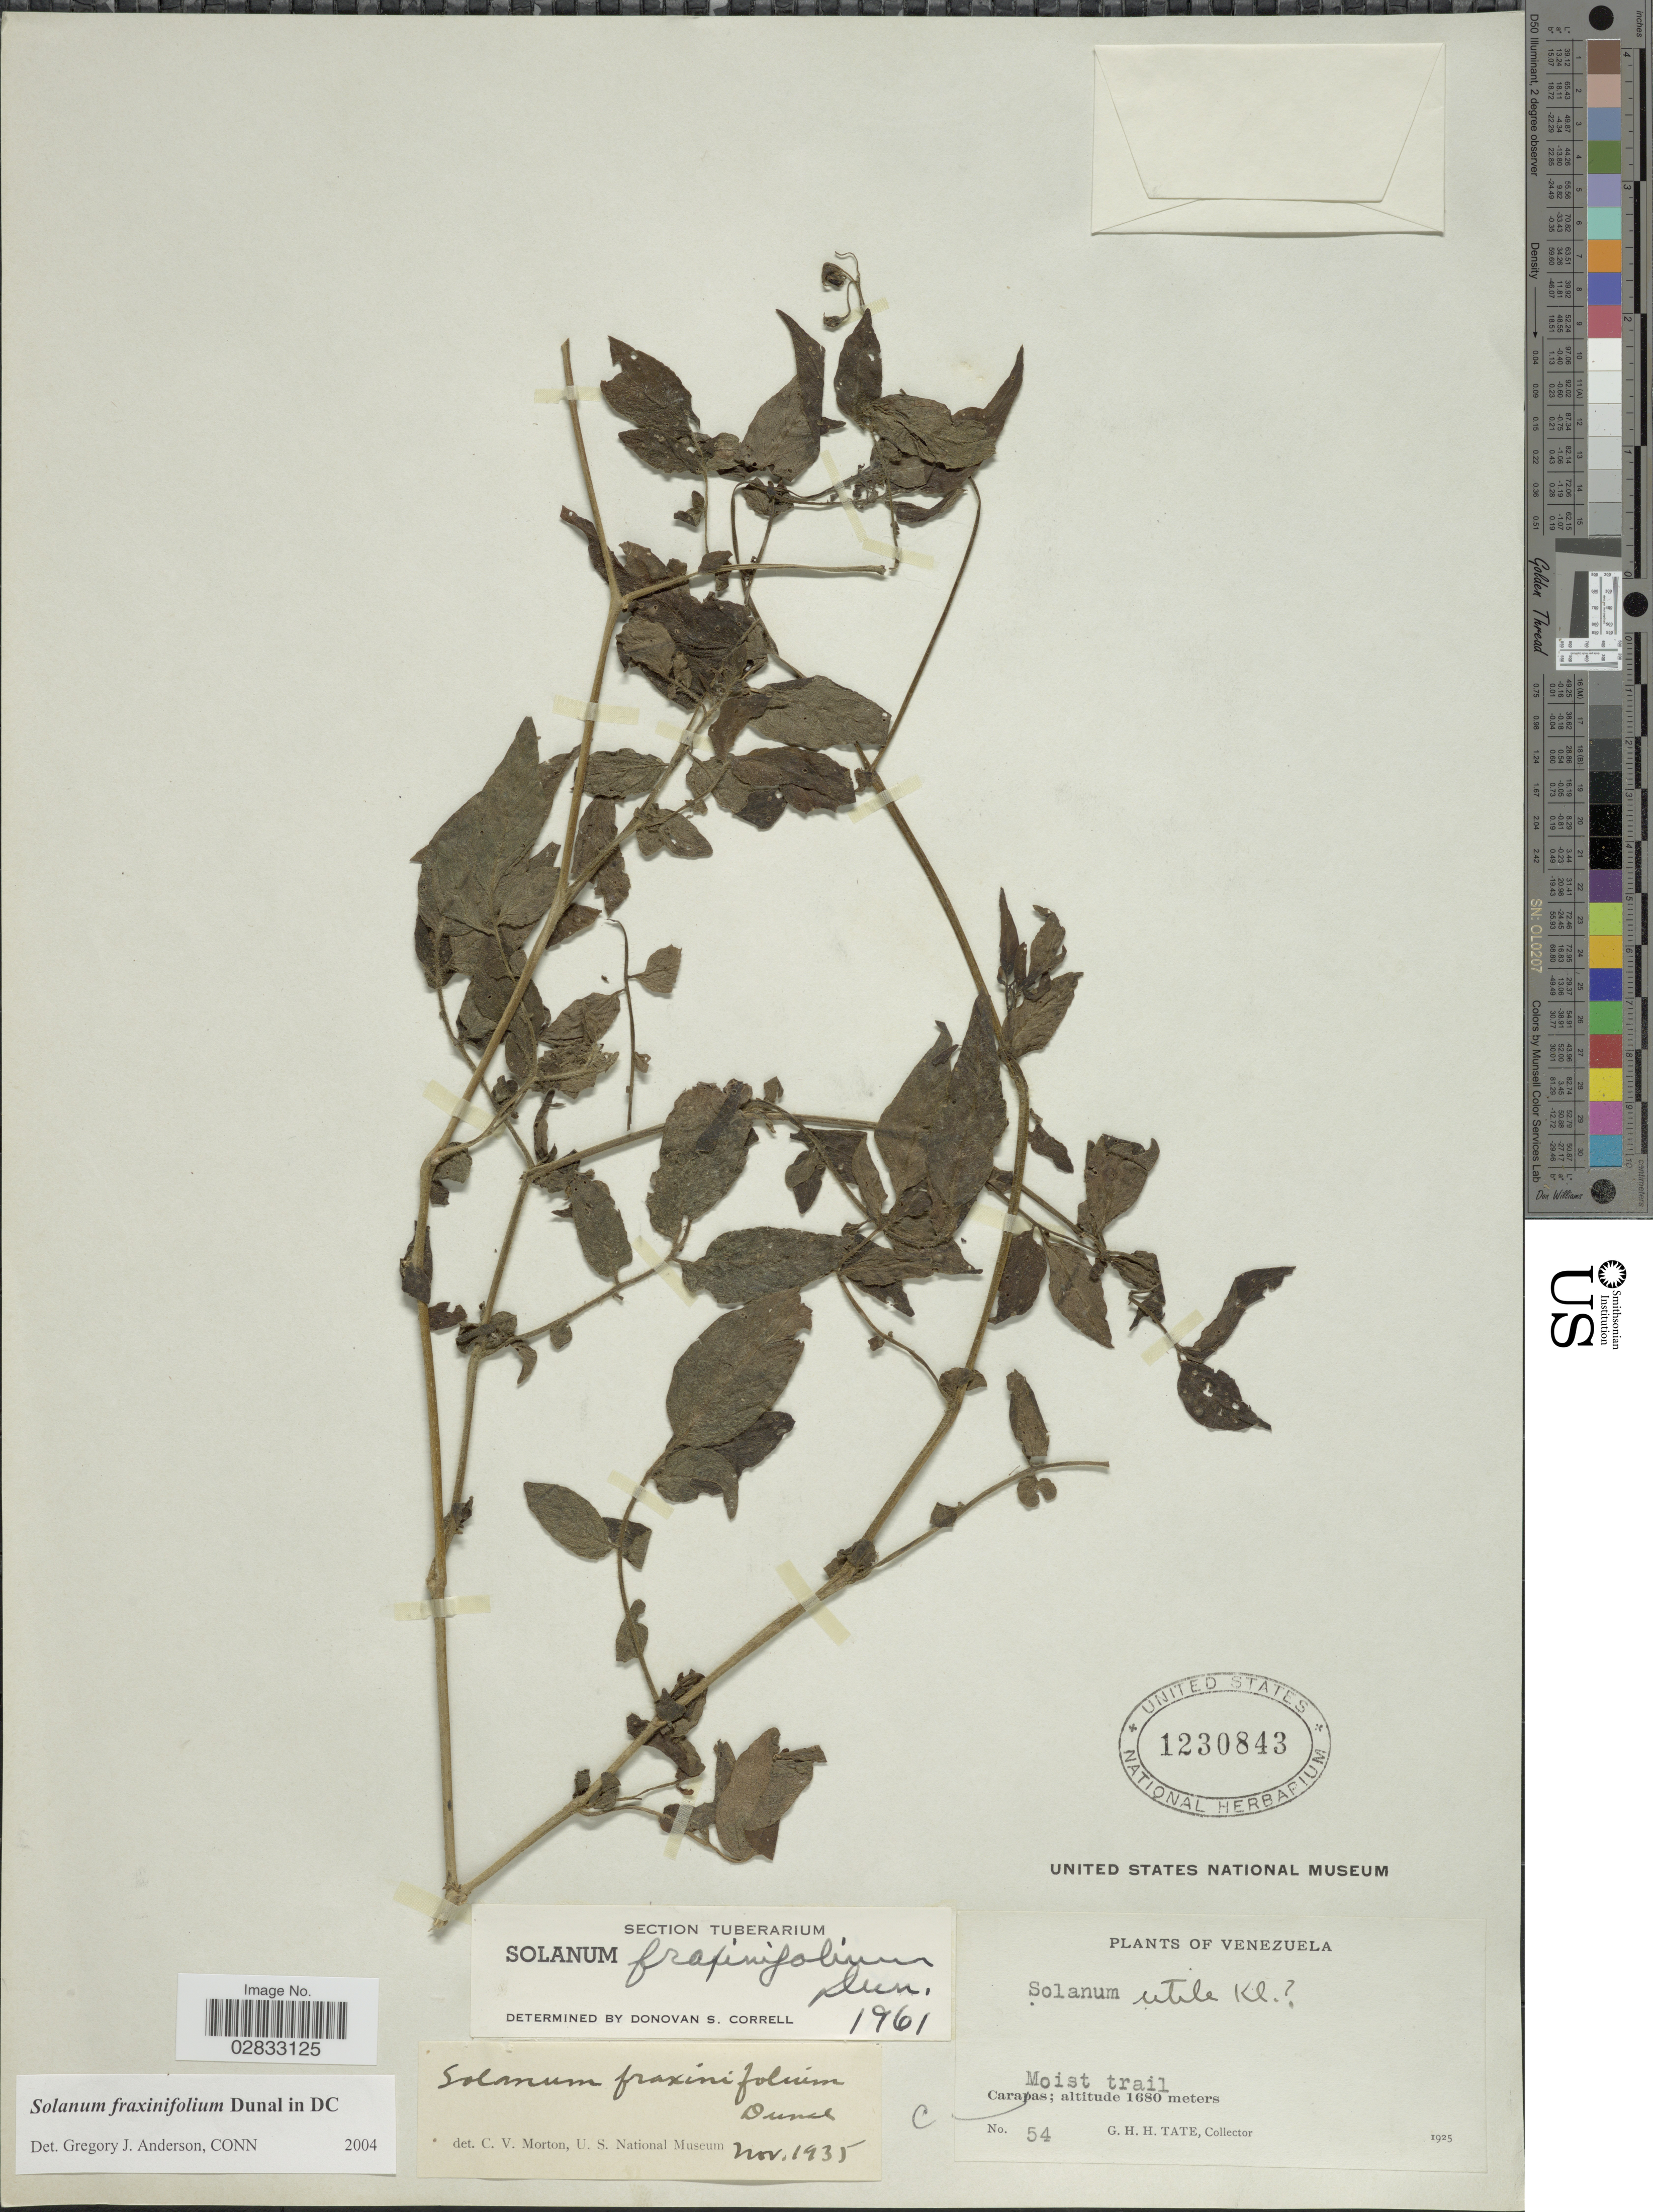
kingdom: Plantae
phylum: Tracheophyta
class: Magnoliopsida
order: Solanales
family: Solanaceae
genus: Solanum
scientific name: Solanum fraxinifolium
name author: Dunal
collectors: G. H. H.Tate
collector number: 54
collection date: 1925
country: Venezuela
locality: Caracas.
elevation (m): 1680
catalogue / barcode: US 1230843